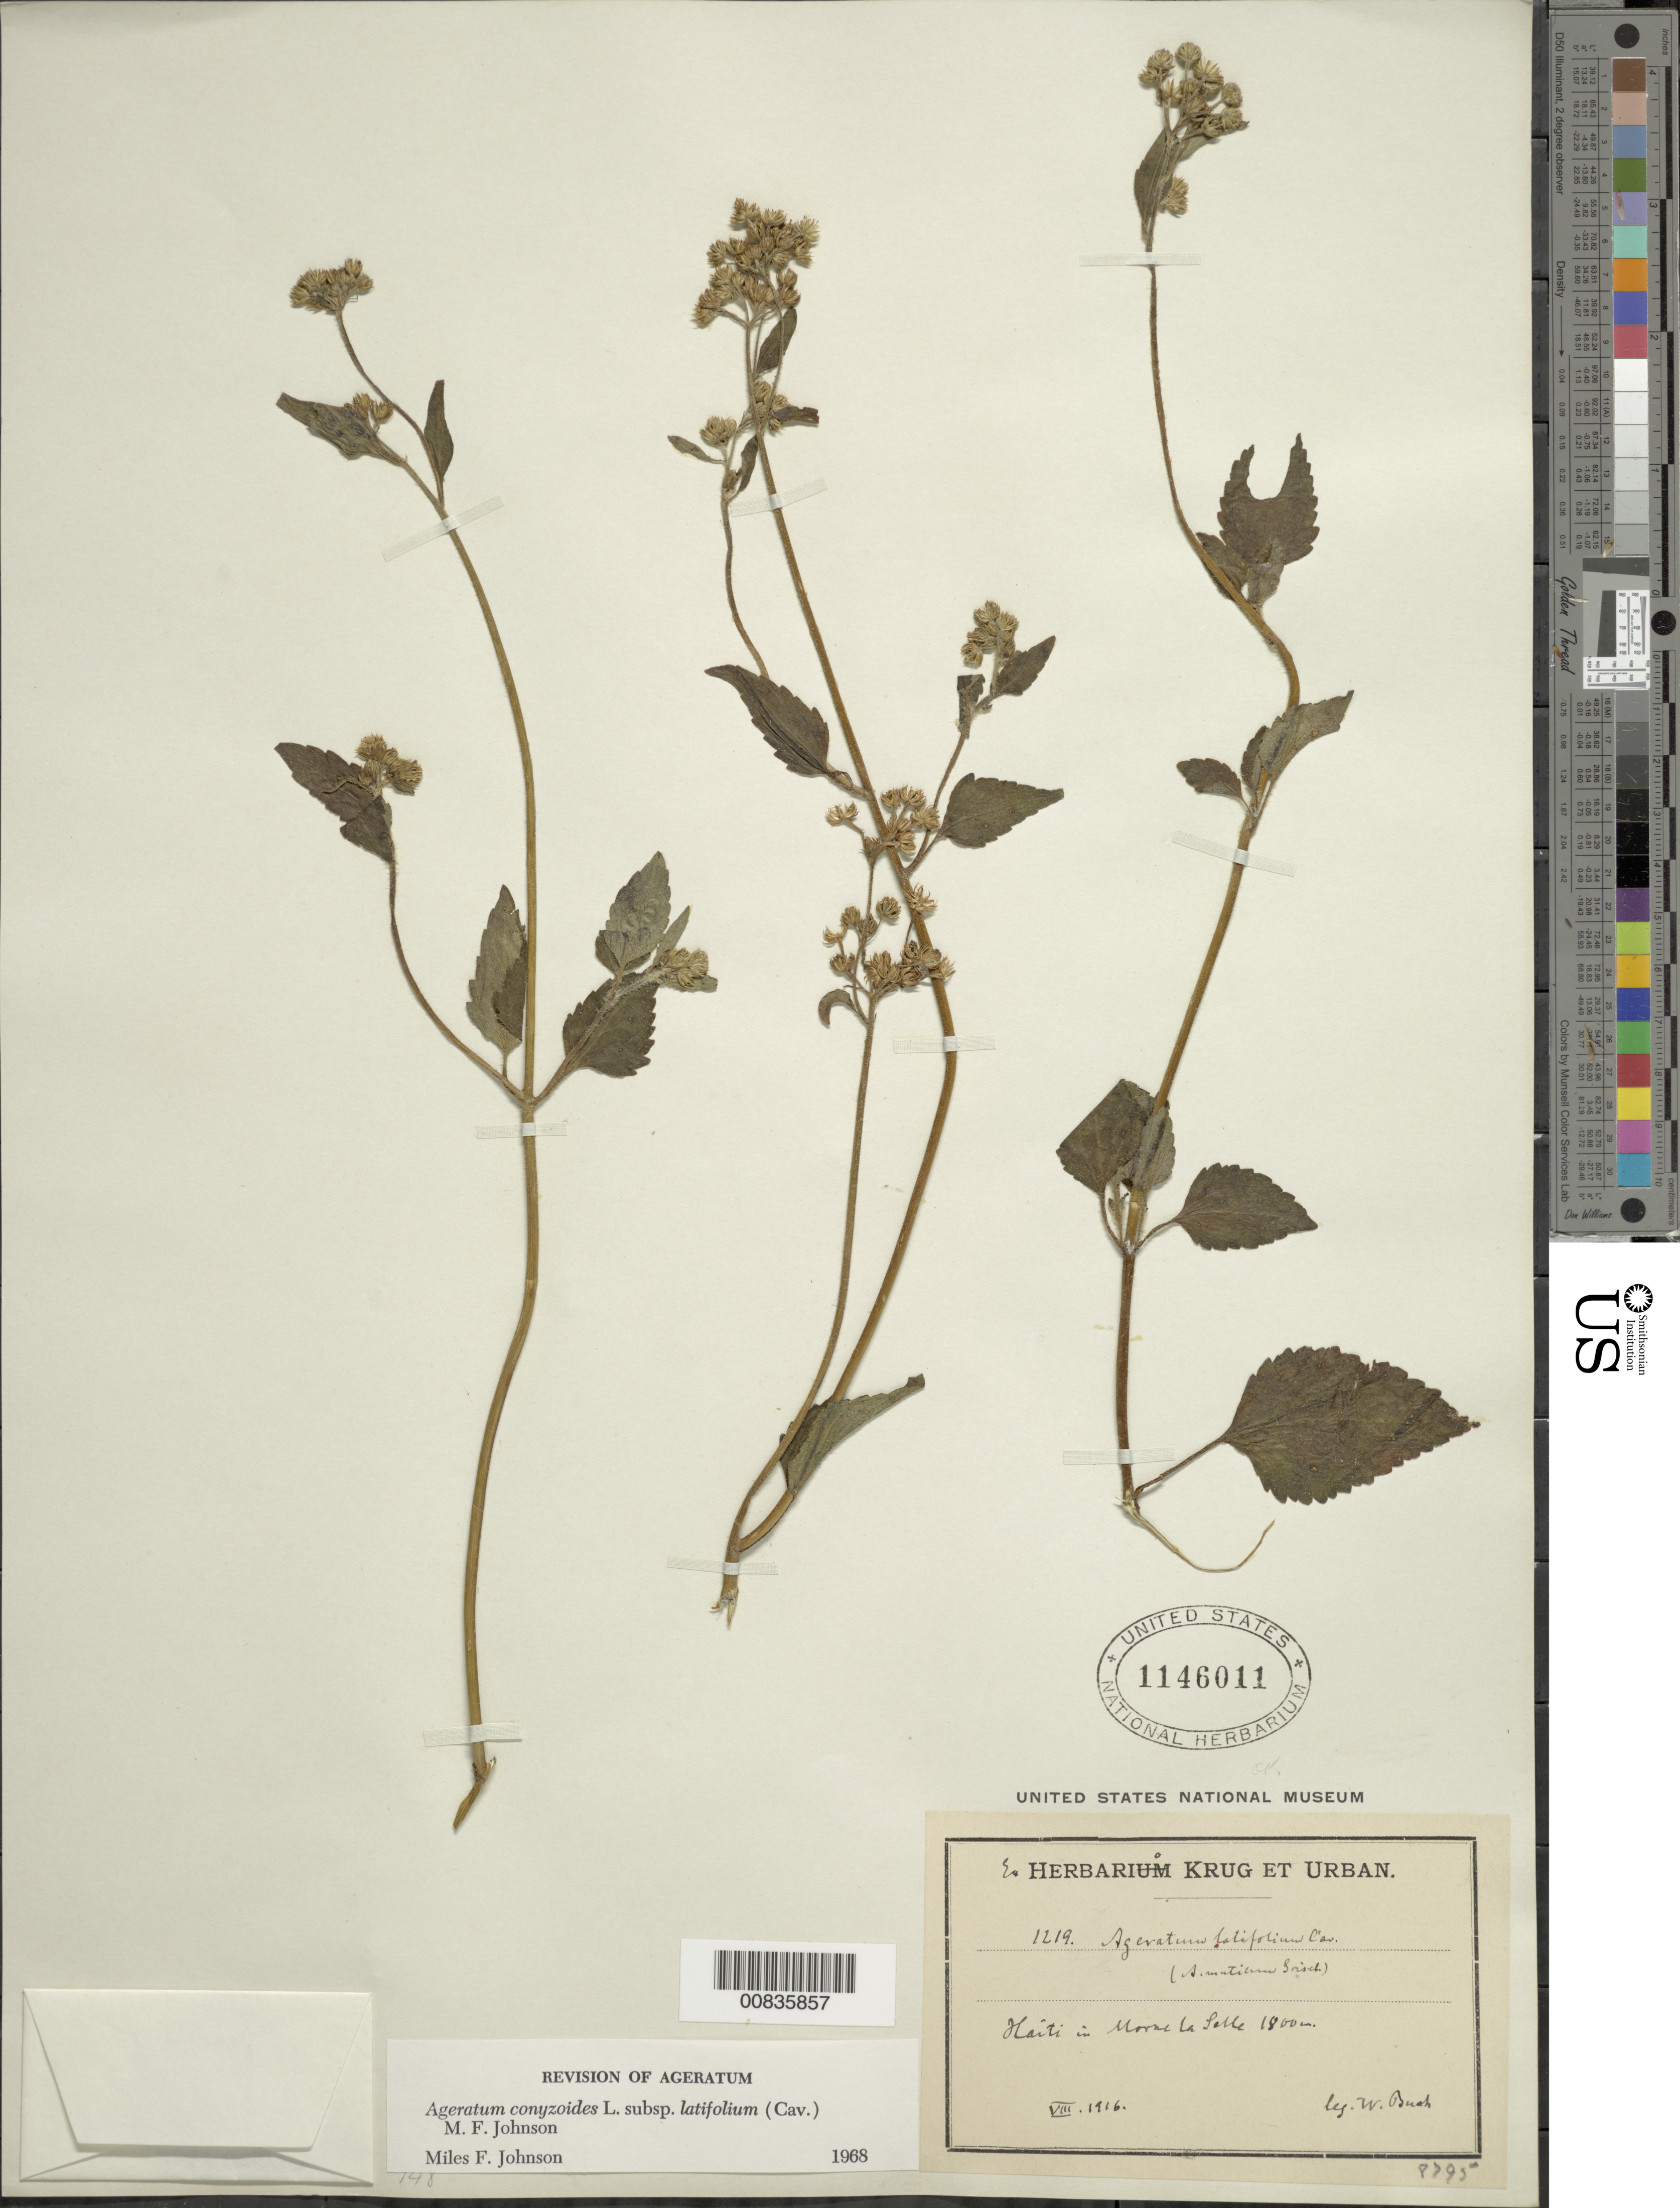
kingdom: Plantae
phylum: Tracheophyta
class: Magnoliopsida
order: Asterales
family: Asteraceae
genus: Ageratum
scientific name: Ageratum conyzoides subsp. latifolium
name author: (Cav.) M.F. Johnson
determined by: Johnson, M. F.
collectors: W. Bush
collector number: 1219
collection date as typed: Aug 1916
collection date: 1916-08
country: Haiti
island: Hispaniola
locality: Morne la Selle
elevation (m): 1800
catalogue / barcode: US 1146011